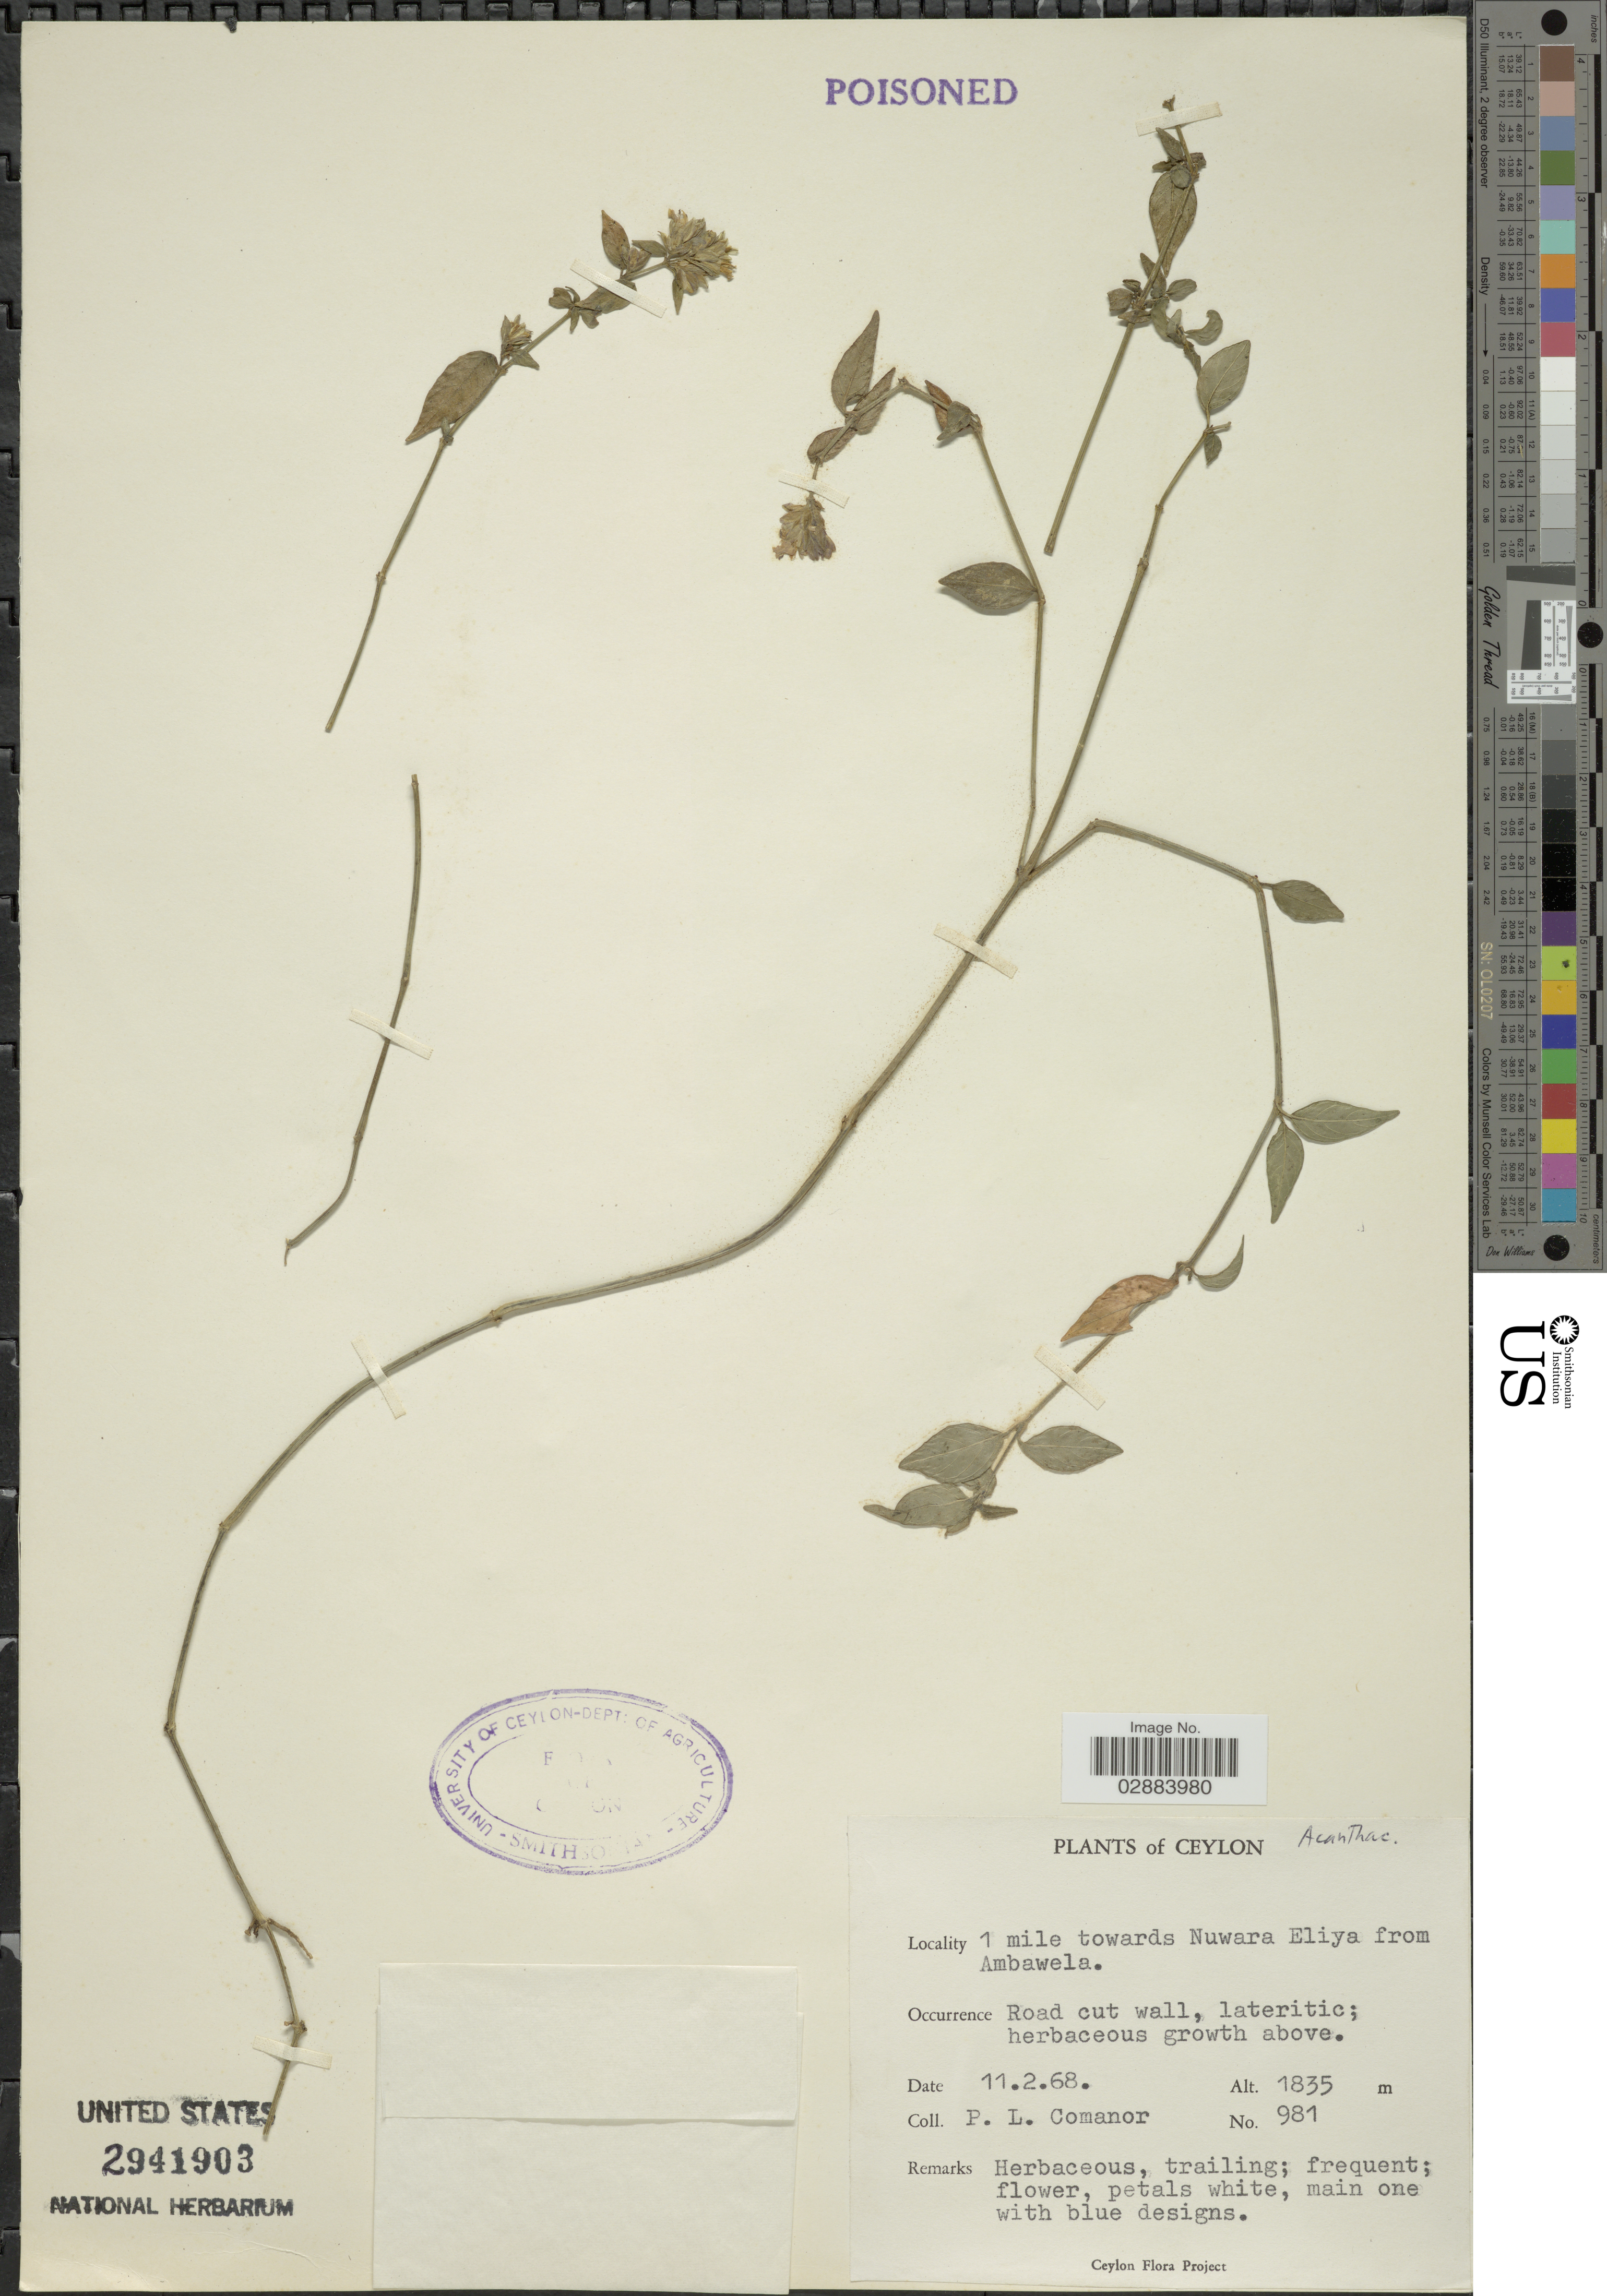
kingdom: Plantae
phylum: Tracheophyta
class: Magnoliopsida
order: Lamiales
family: Acanthaceae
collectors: P. Comanor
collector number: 981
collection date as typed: Transcribed d/m/y: 11/2/68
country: Sri Lanka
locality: Ceylon. 1 mile towards Nuwara Eliya from Ambawela.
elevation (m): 1835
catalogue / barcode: US 2941903